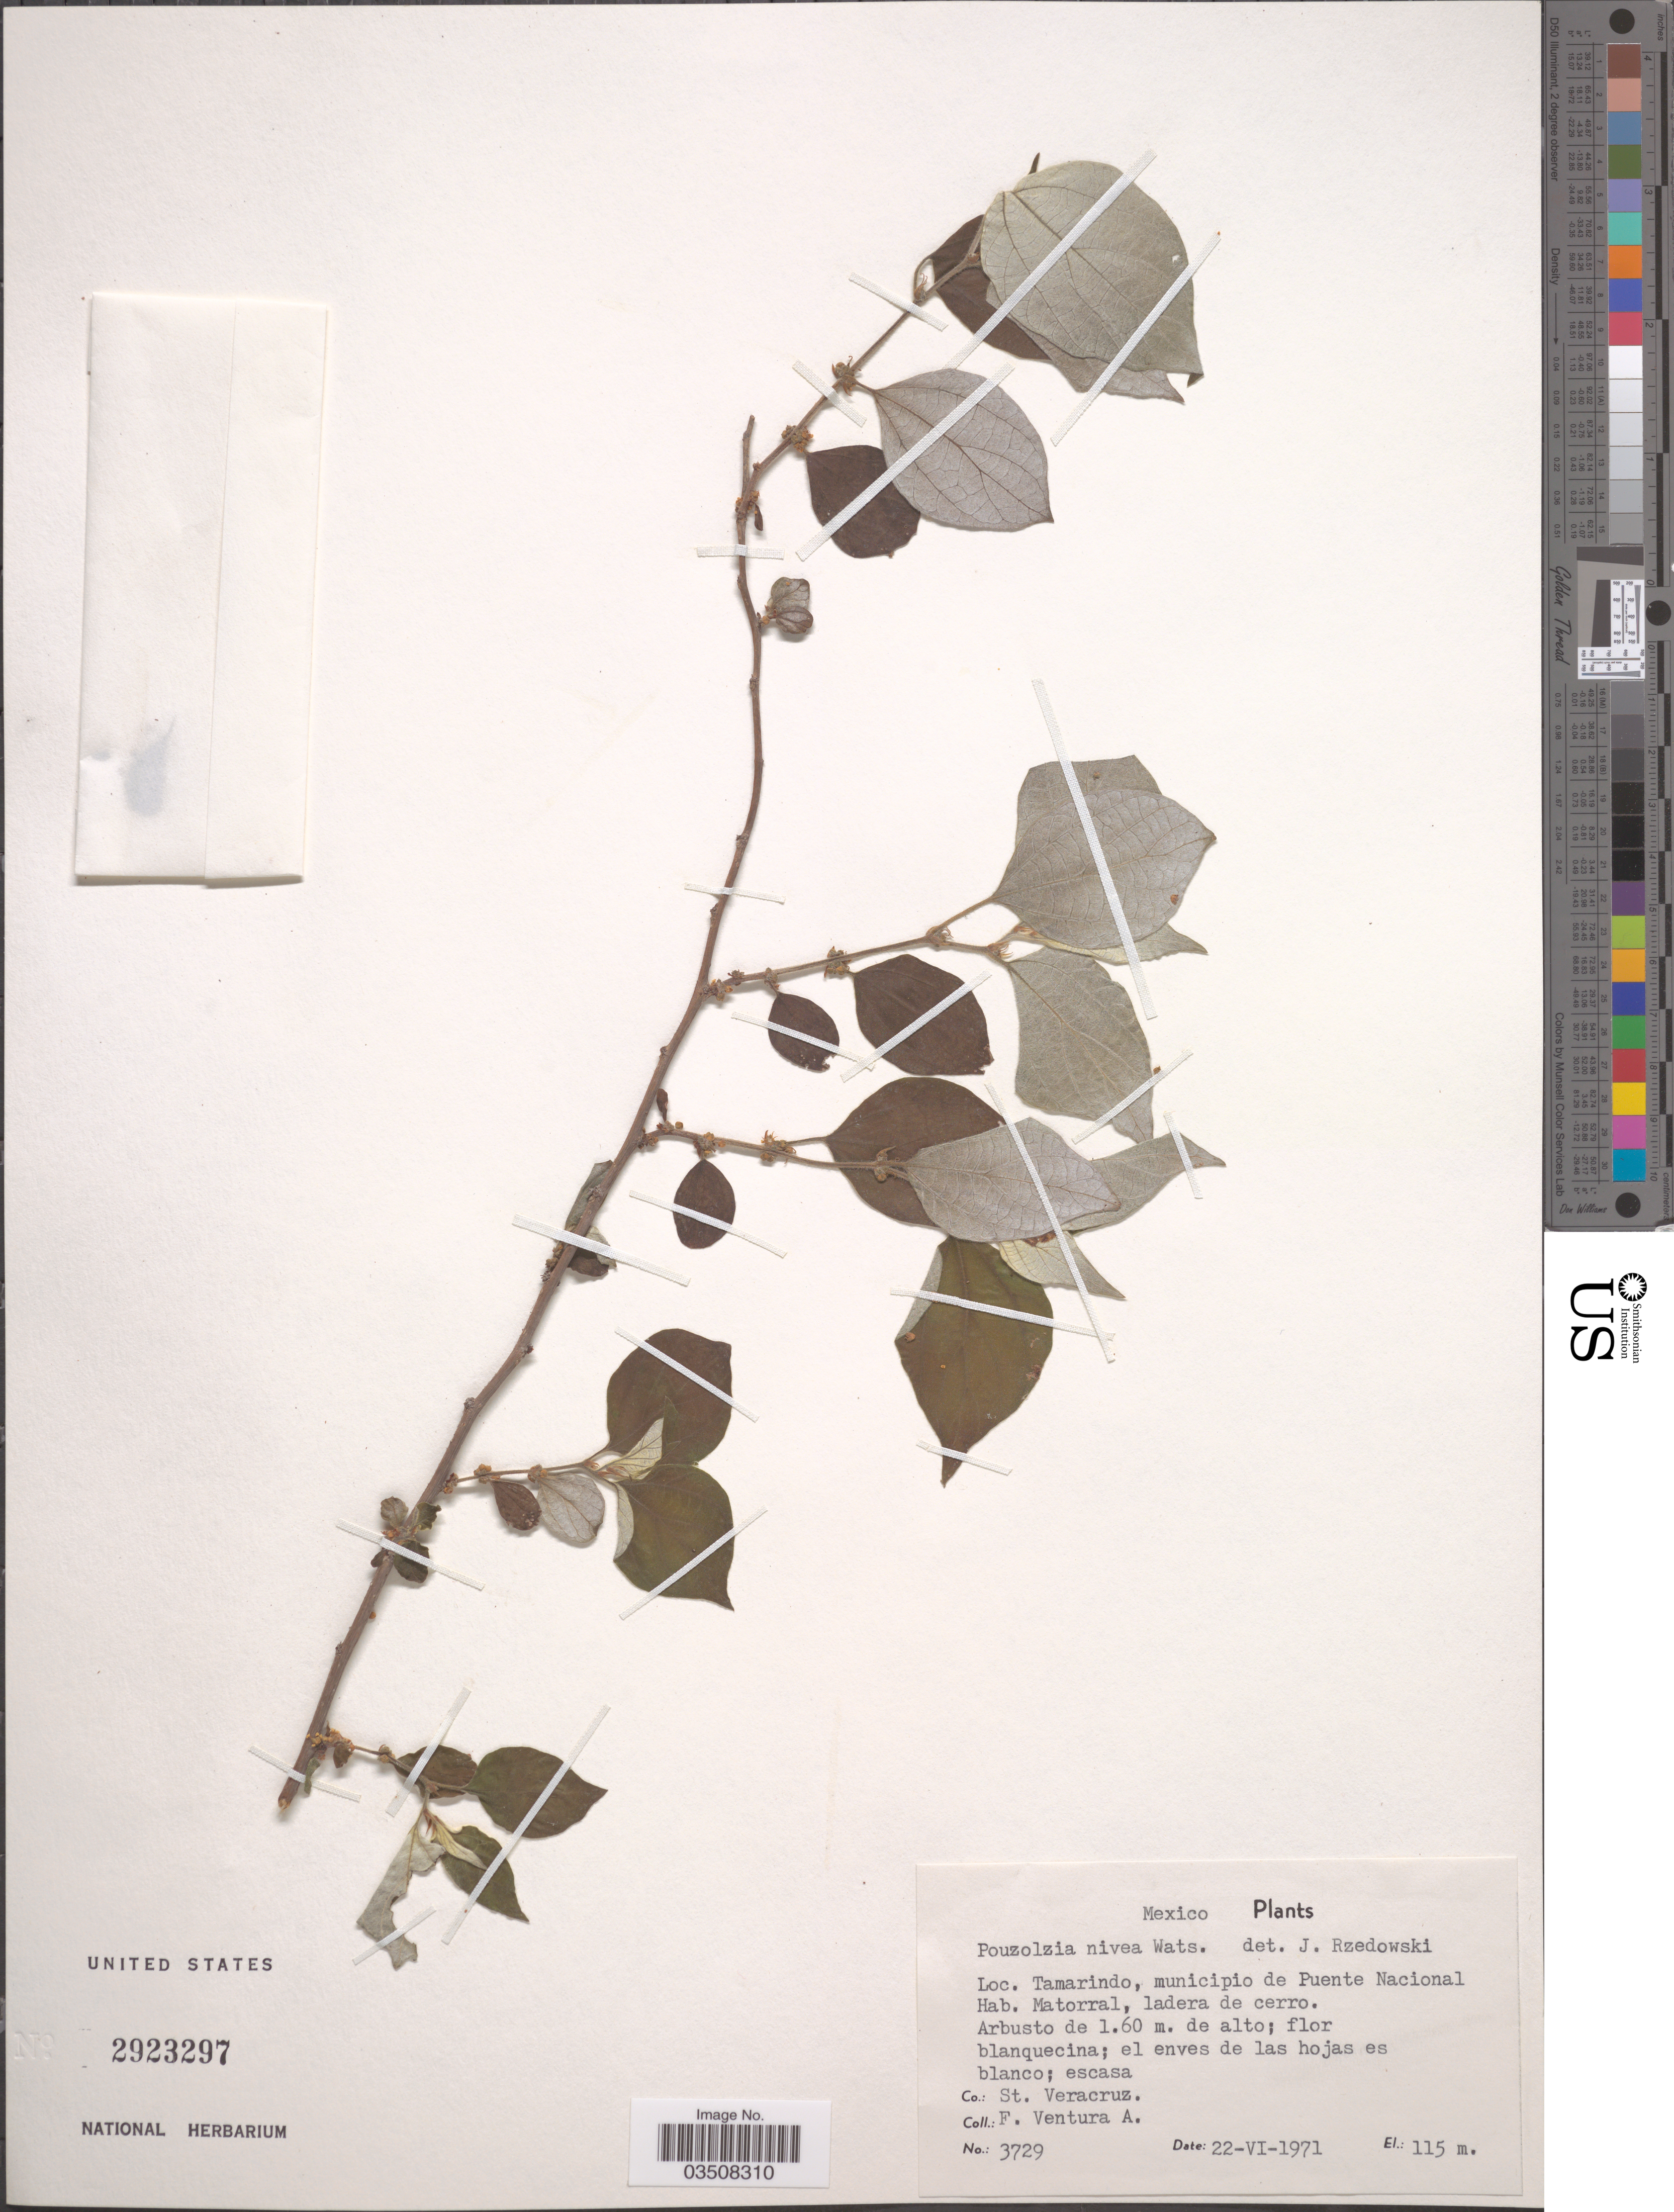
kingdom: Plantae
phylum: Tracheophyta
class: Magnoliopsida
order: Rosales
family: Urticaceae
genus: Pouzolzia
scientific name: Pouzolzia nivea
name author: S. Watson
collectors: F. Ventura A.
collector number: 3729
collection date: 1971-06-22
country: Mexico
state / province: Veracruz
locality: Tamarindo, municipio de Puente Nacional. Co.: St. Veracruz.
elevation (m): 115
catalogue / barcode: US 2923297